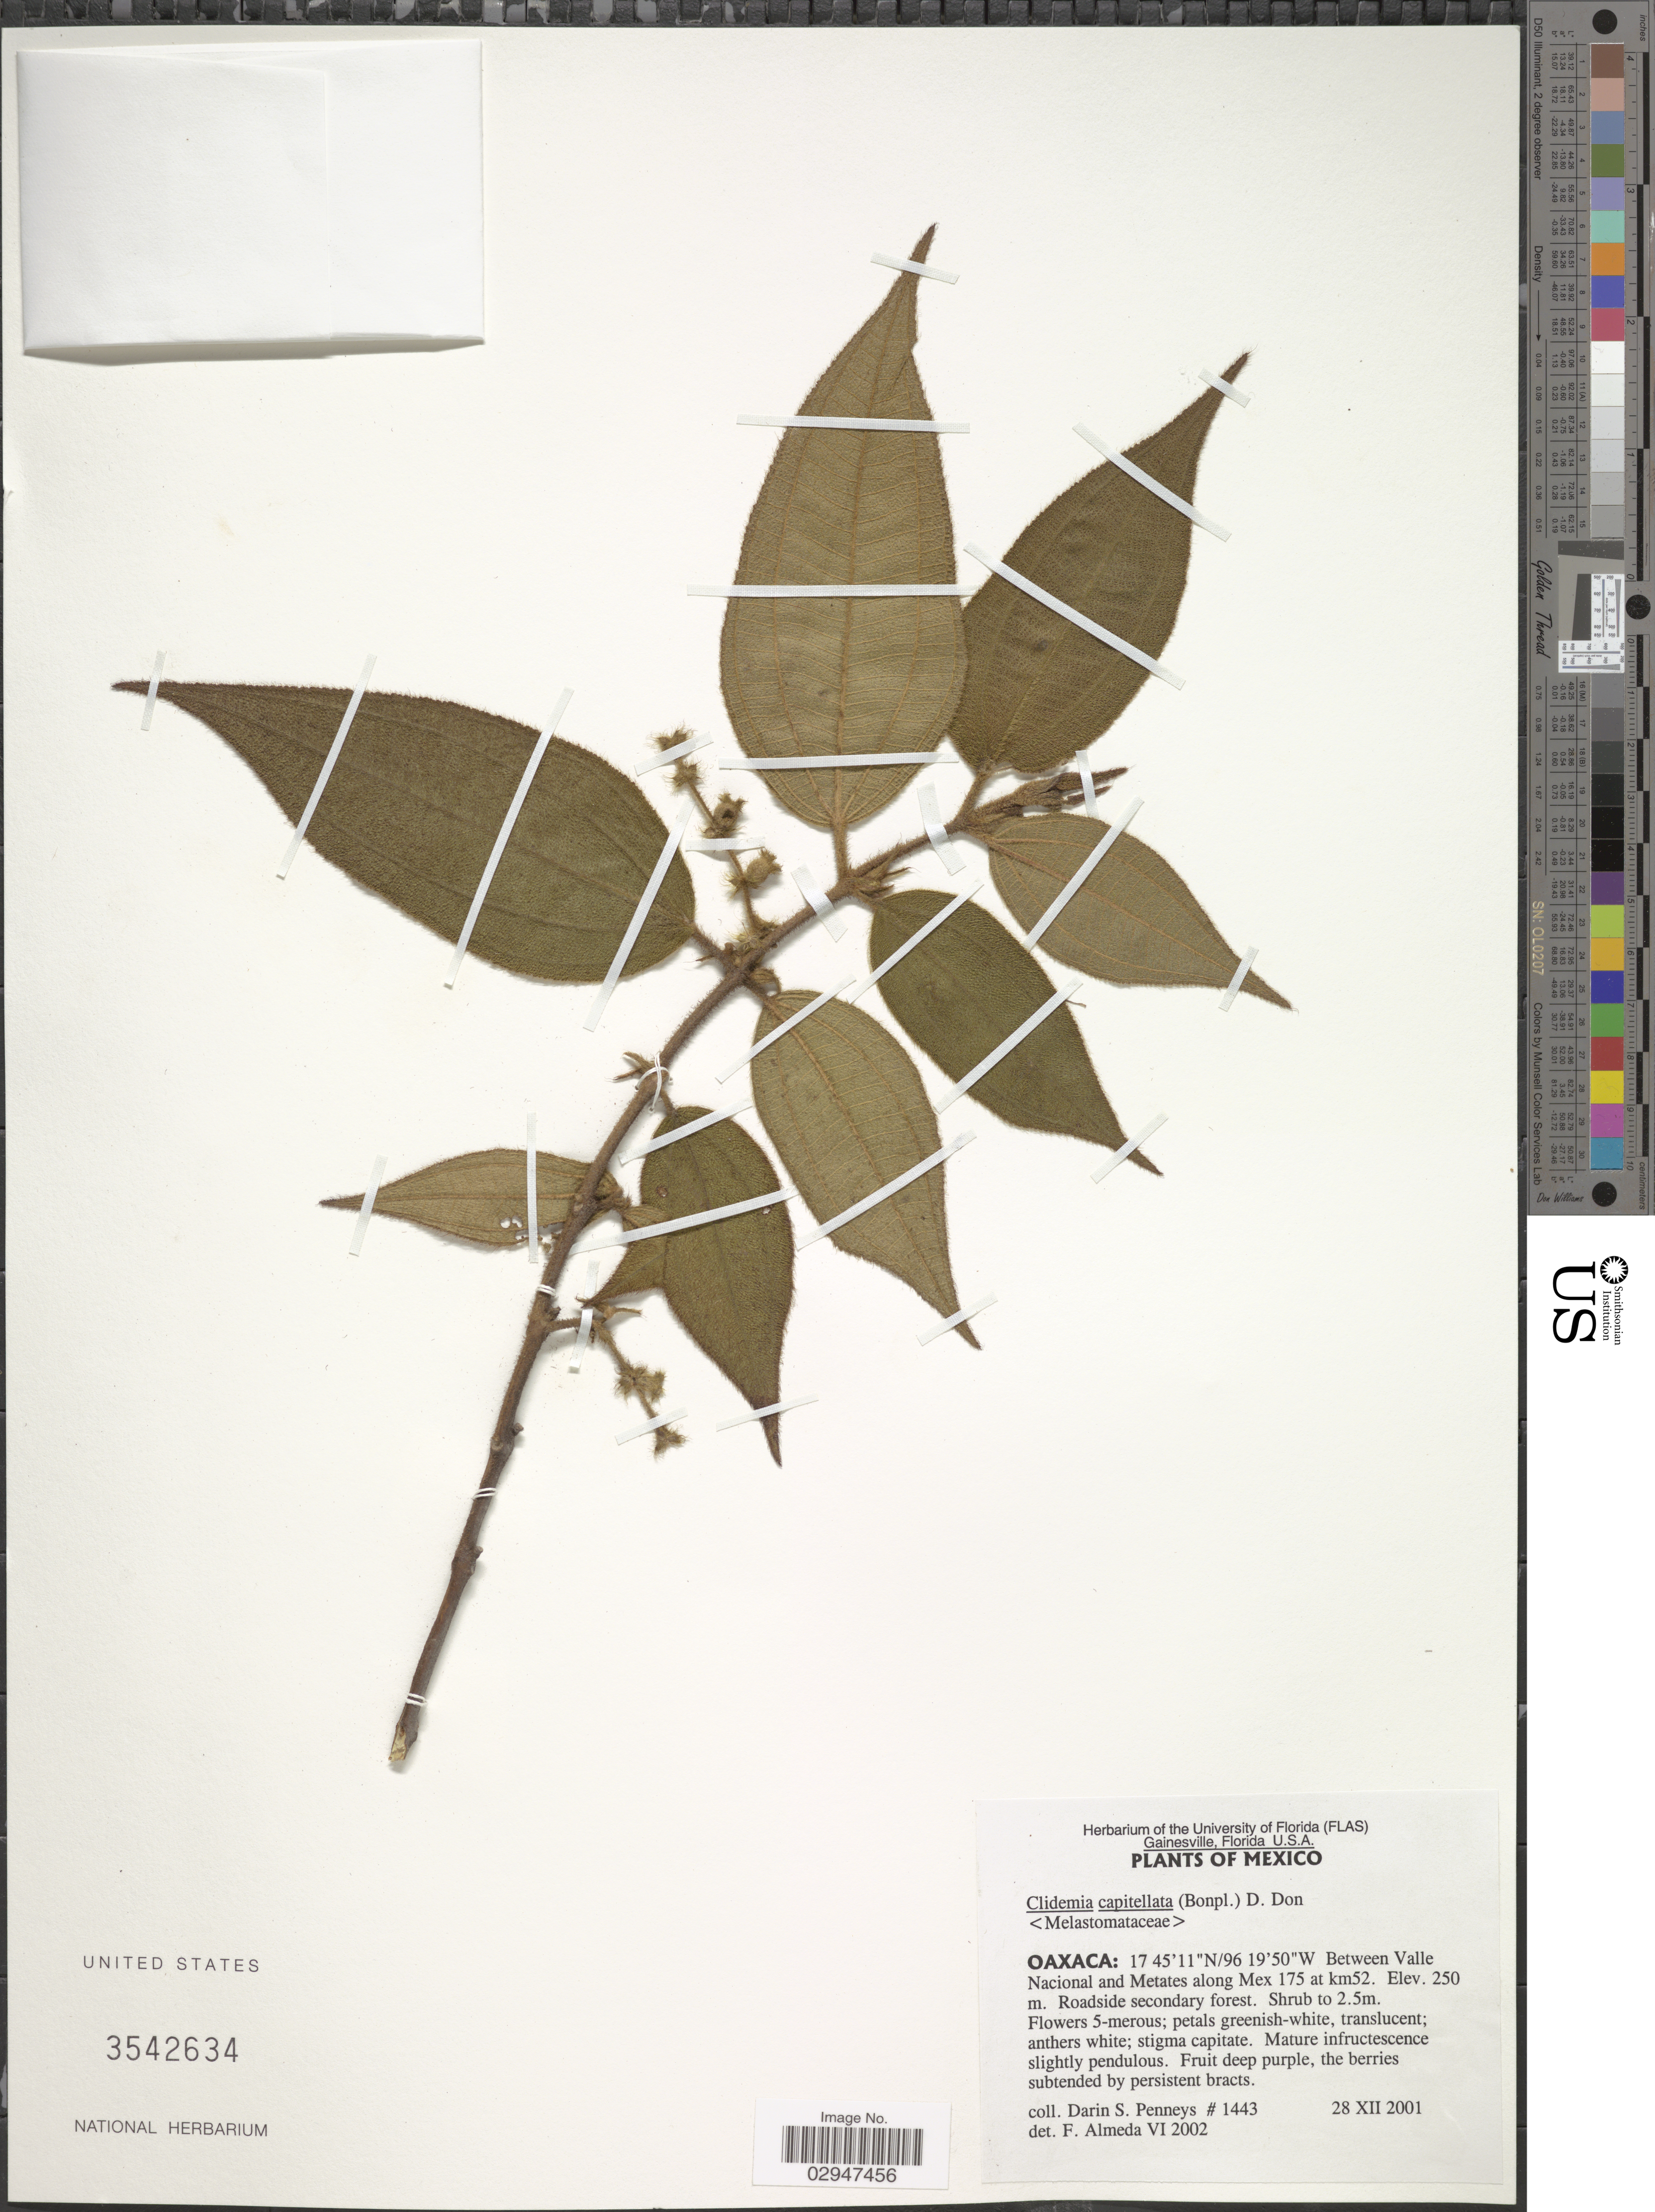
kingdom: Plantae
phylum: Tracheophyta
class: Magnoliopsida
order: Myrtales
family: Melastomataceae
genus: Clidemia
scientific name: Clidemia capitellata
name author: (Bonpl.) D. Don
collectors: D. S. Penneys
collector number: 1443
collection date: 2001-12-28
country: Mexico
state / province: Oaxaca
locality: Between Valle Nacional and Metates along Mex 175 at km52.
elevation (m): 250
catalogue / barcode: US 3542634